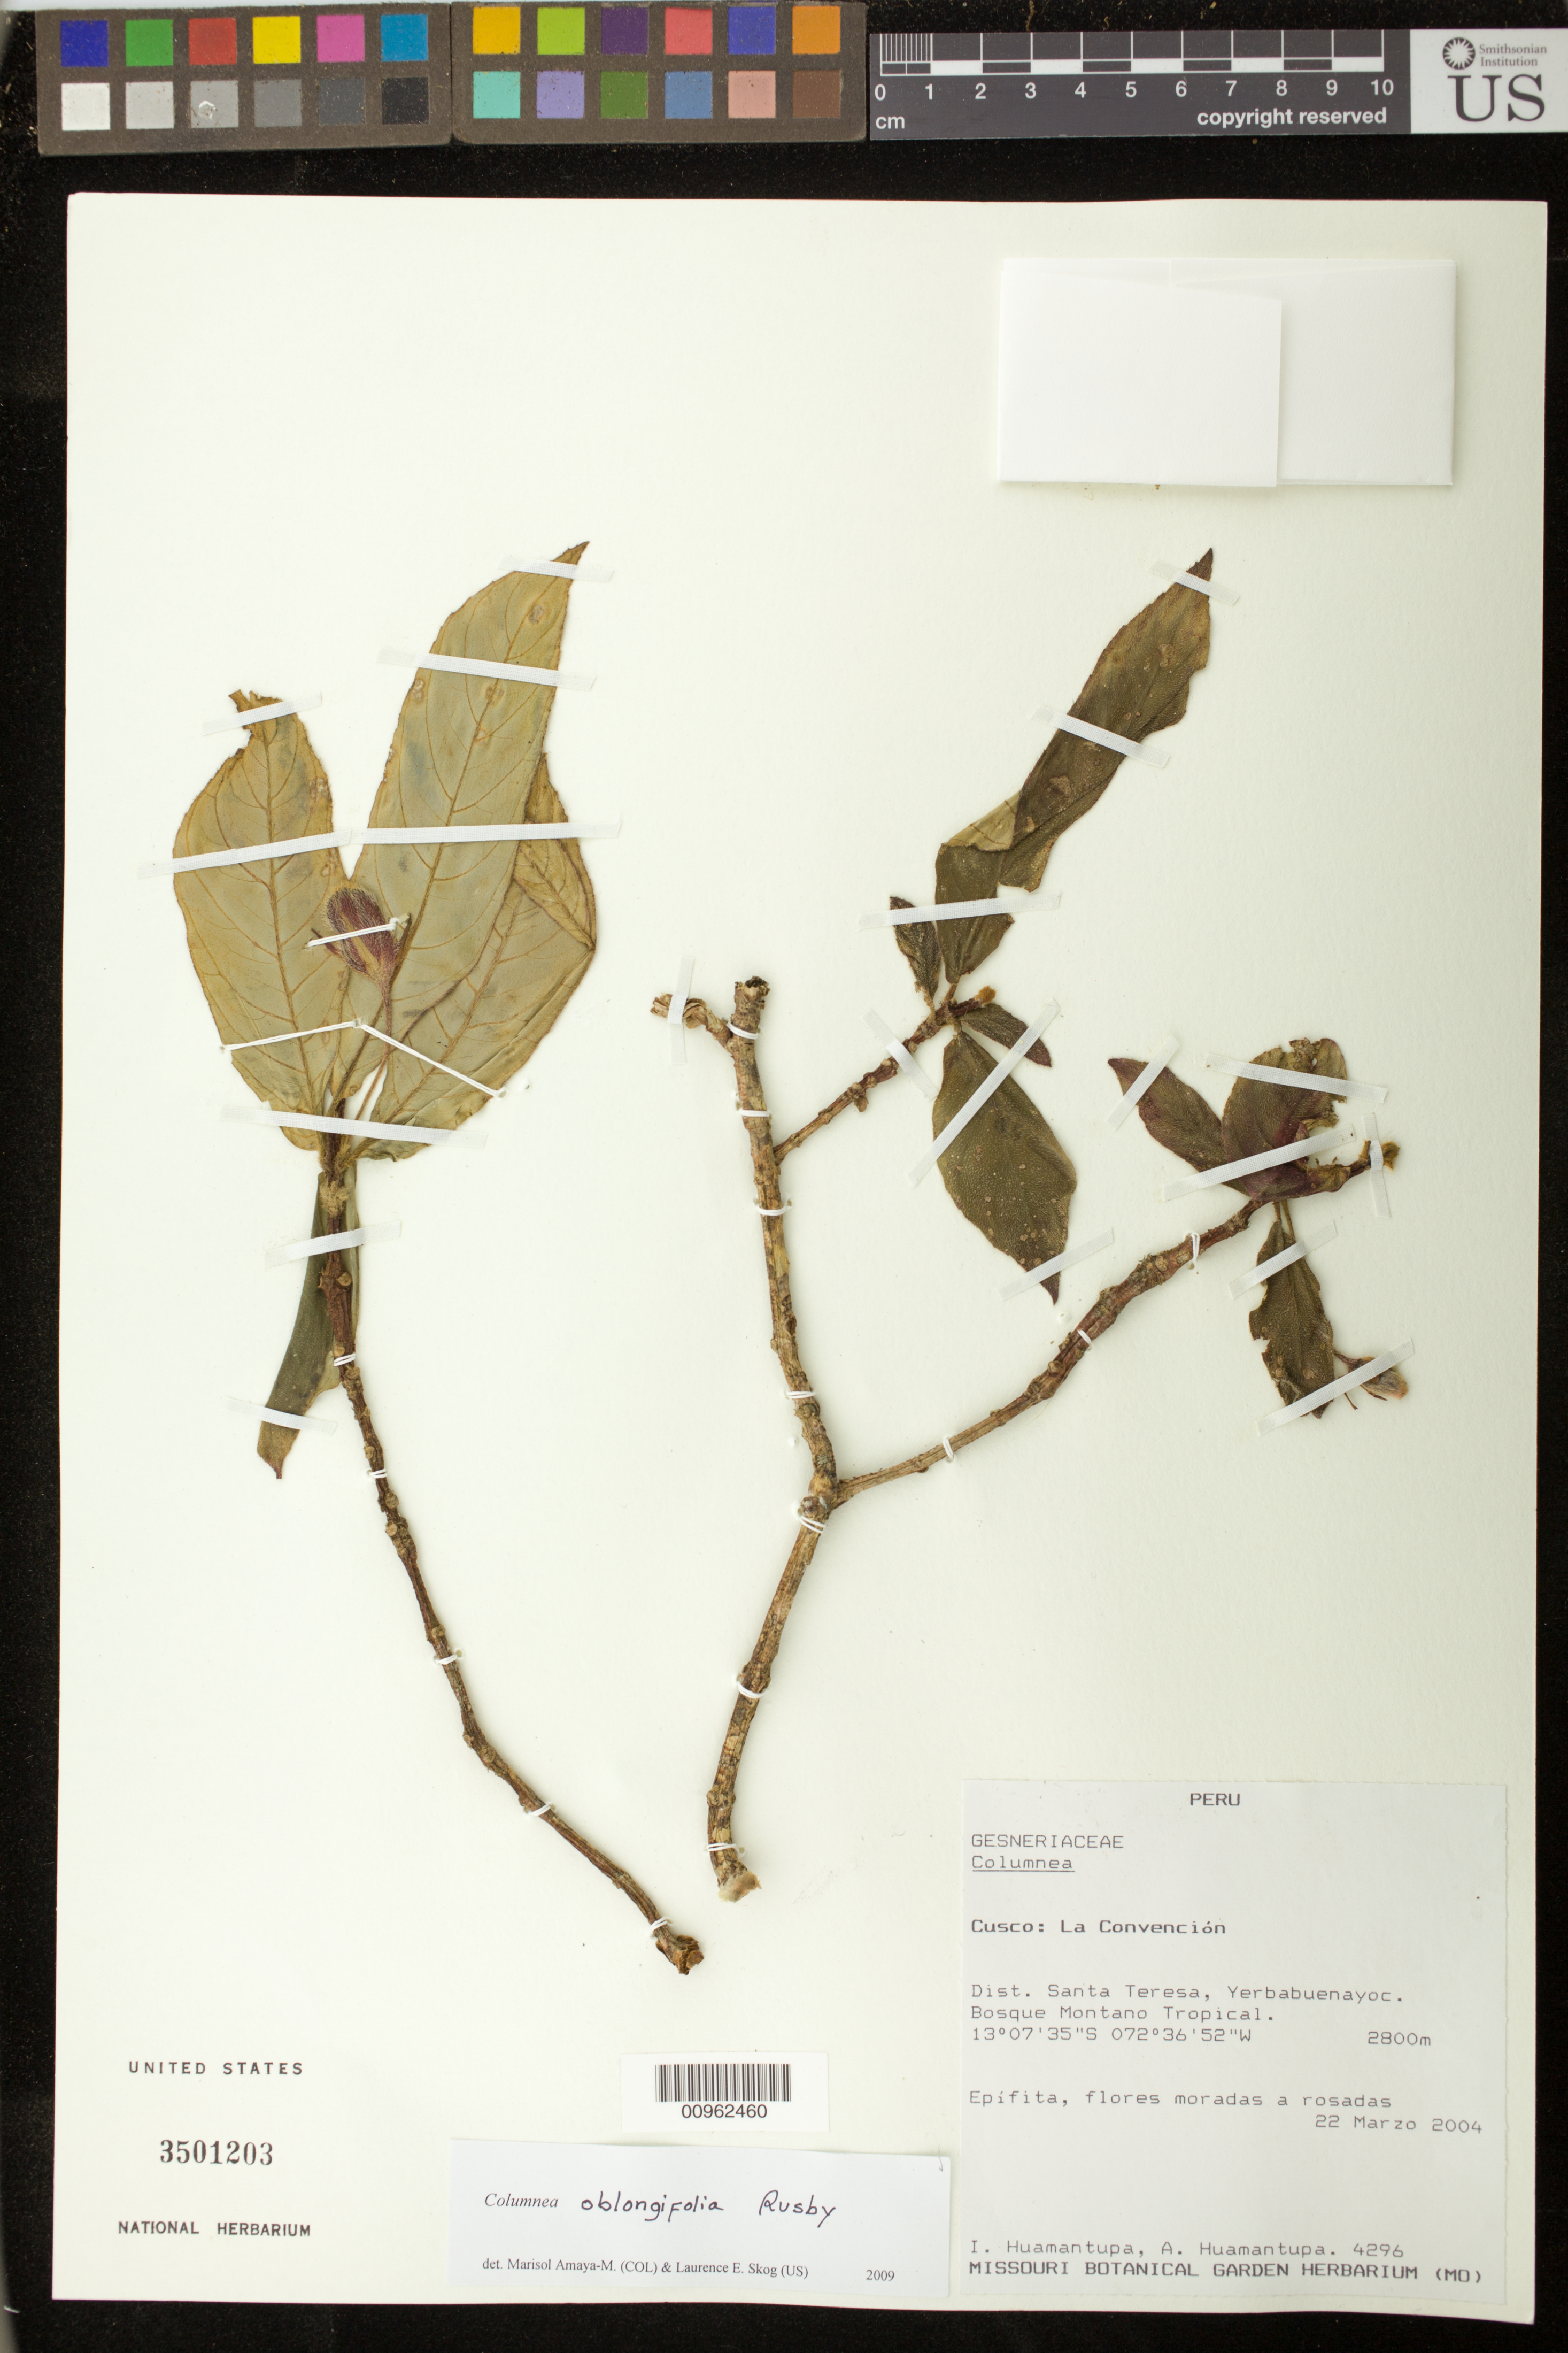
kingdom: Plantae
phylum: Tracheophyta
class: Magnoliopsida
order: Lamiales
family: Gesneriaceae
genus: Columnea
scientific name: Columnea oblongifolia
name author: Rusby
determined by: Amaya-Márquez, M.; Skog, Laurence E.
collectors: I. Huamantupa & A. Huamantupa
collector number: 4296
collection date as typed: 22 Mar 2004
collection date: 2004-03-22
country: Peru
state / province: Cusco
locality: Cusco; La Convención. Dist. Santa Teresa, Yerbabuenayoc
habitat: Bosque montano tropical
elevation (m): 2800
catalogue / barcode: US 3501203